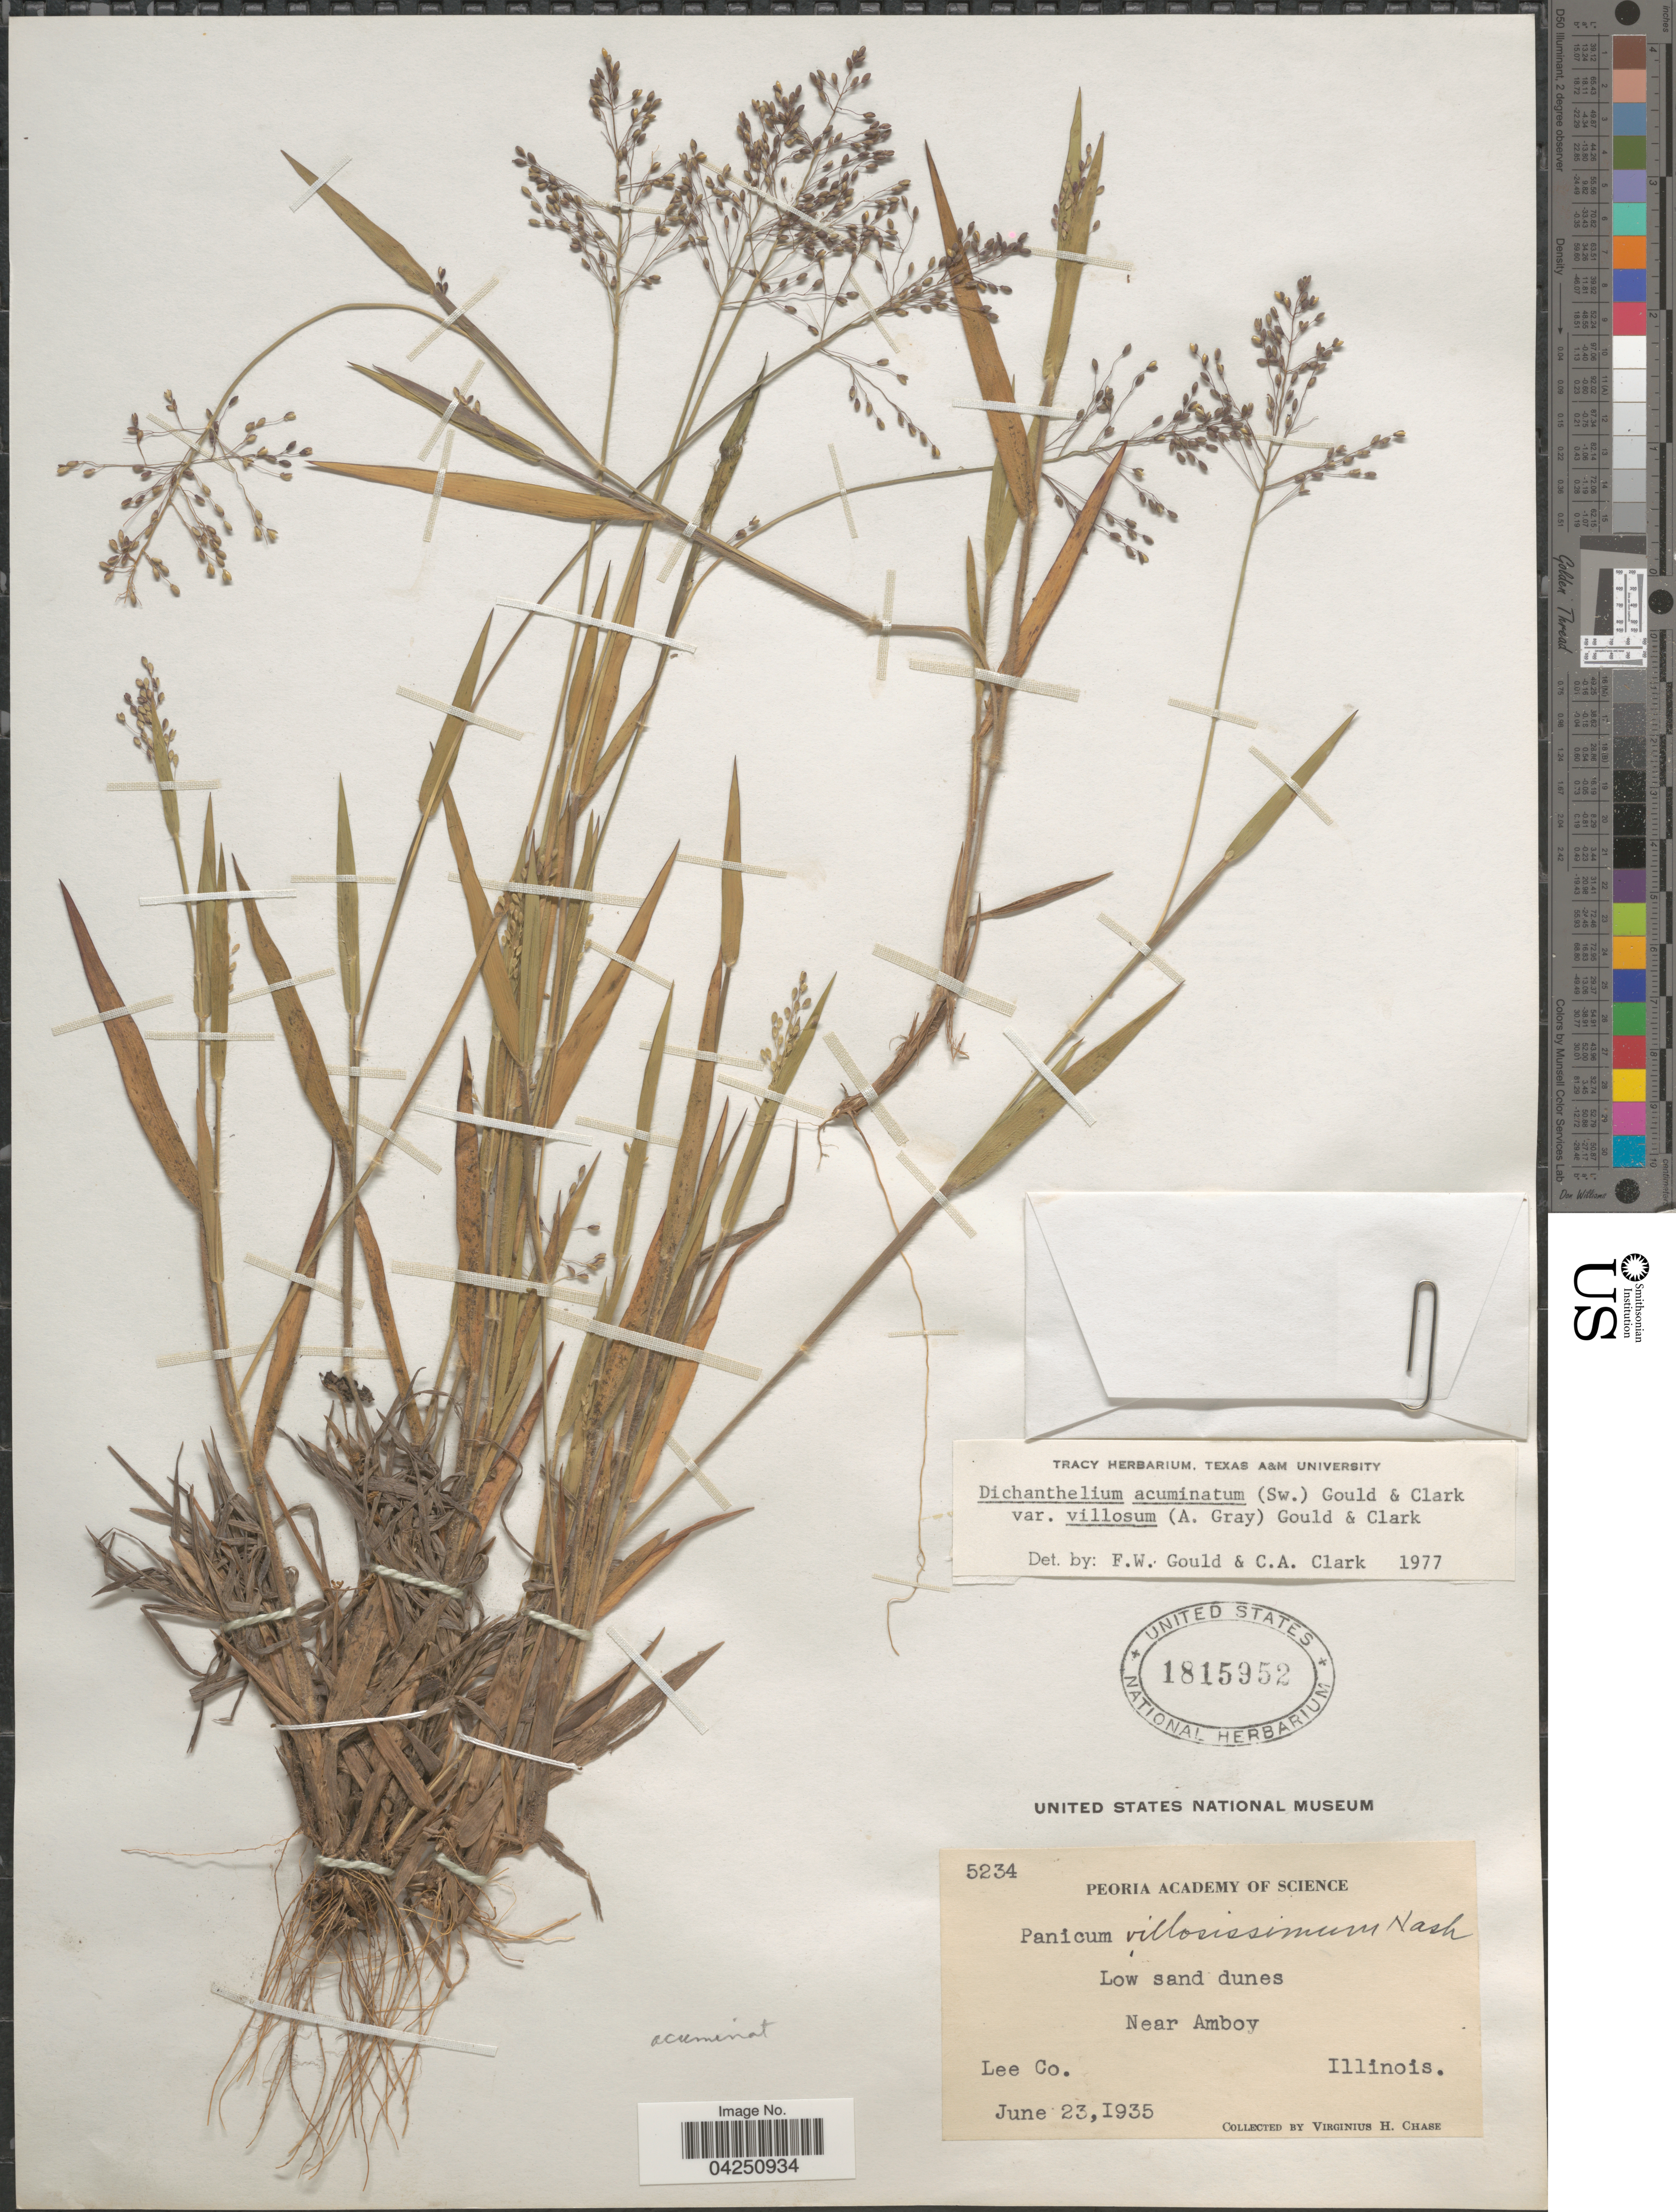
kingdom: Plantae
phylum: Tracheophyta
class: Liliopsida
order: Poales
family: Poaceae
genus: Dichanthelium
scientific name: Dichanthelium acuminatum var. acuminatum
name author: (Sw.) Gould & C.A. Clark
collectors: V. H. Chase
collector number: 5234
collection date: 1935-06-23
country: United States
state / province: Illinois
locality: Low sand dunes Near Amboy. Lee Co.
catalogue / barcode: US 1815952